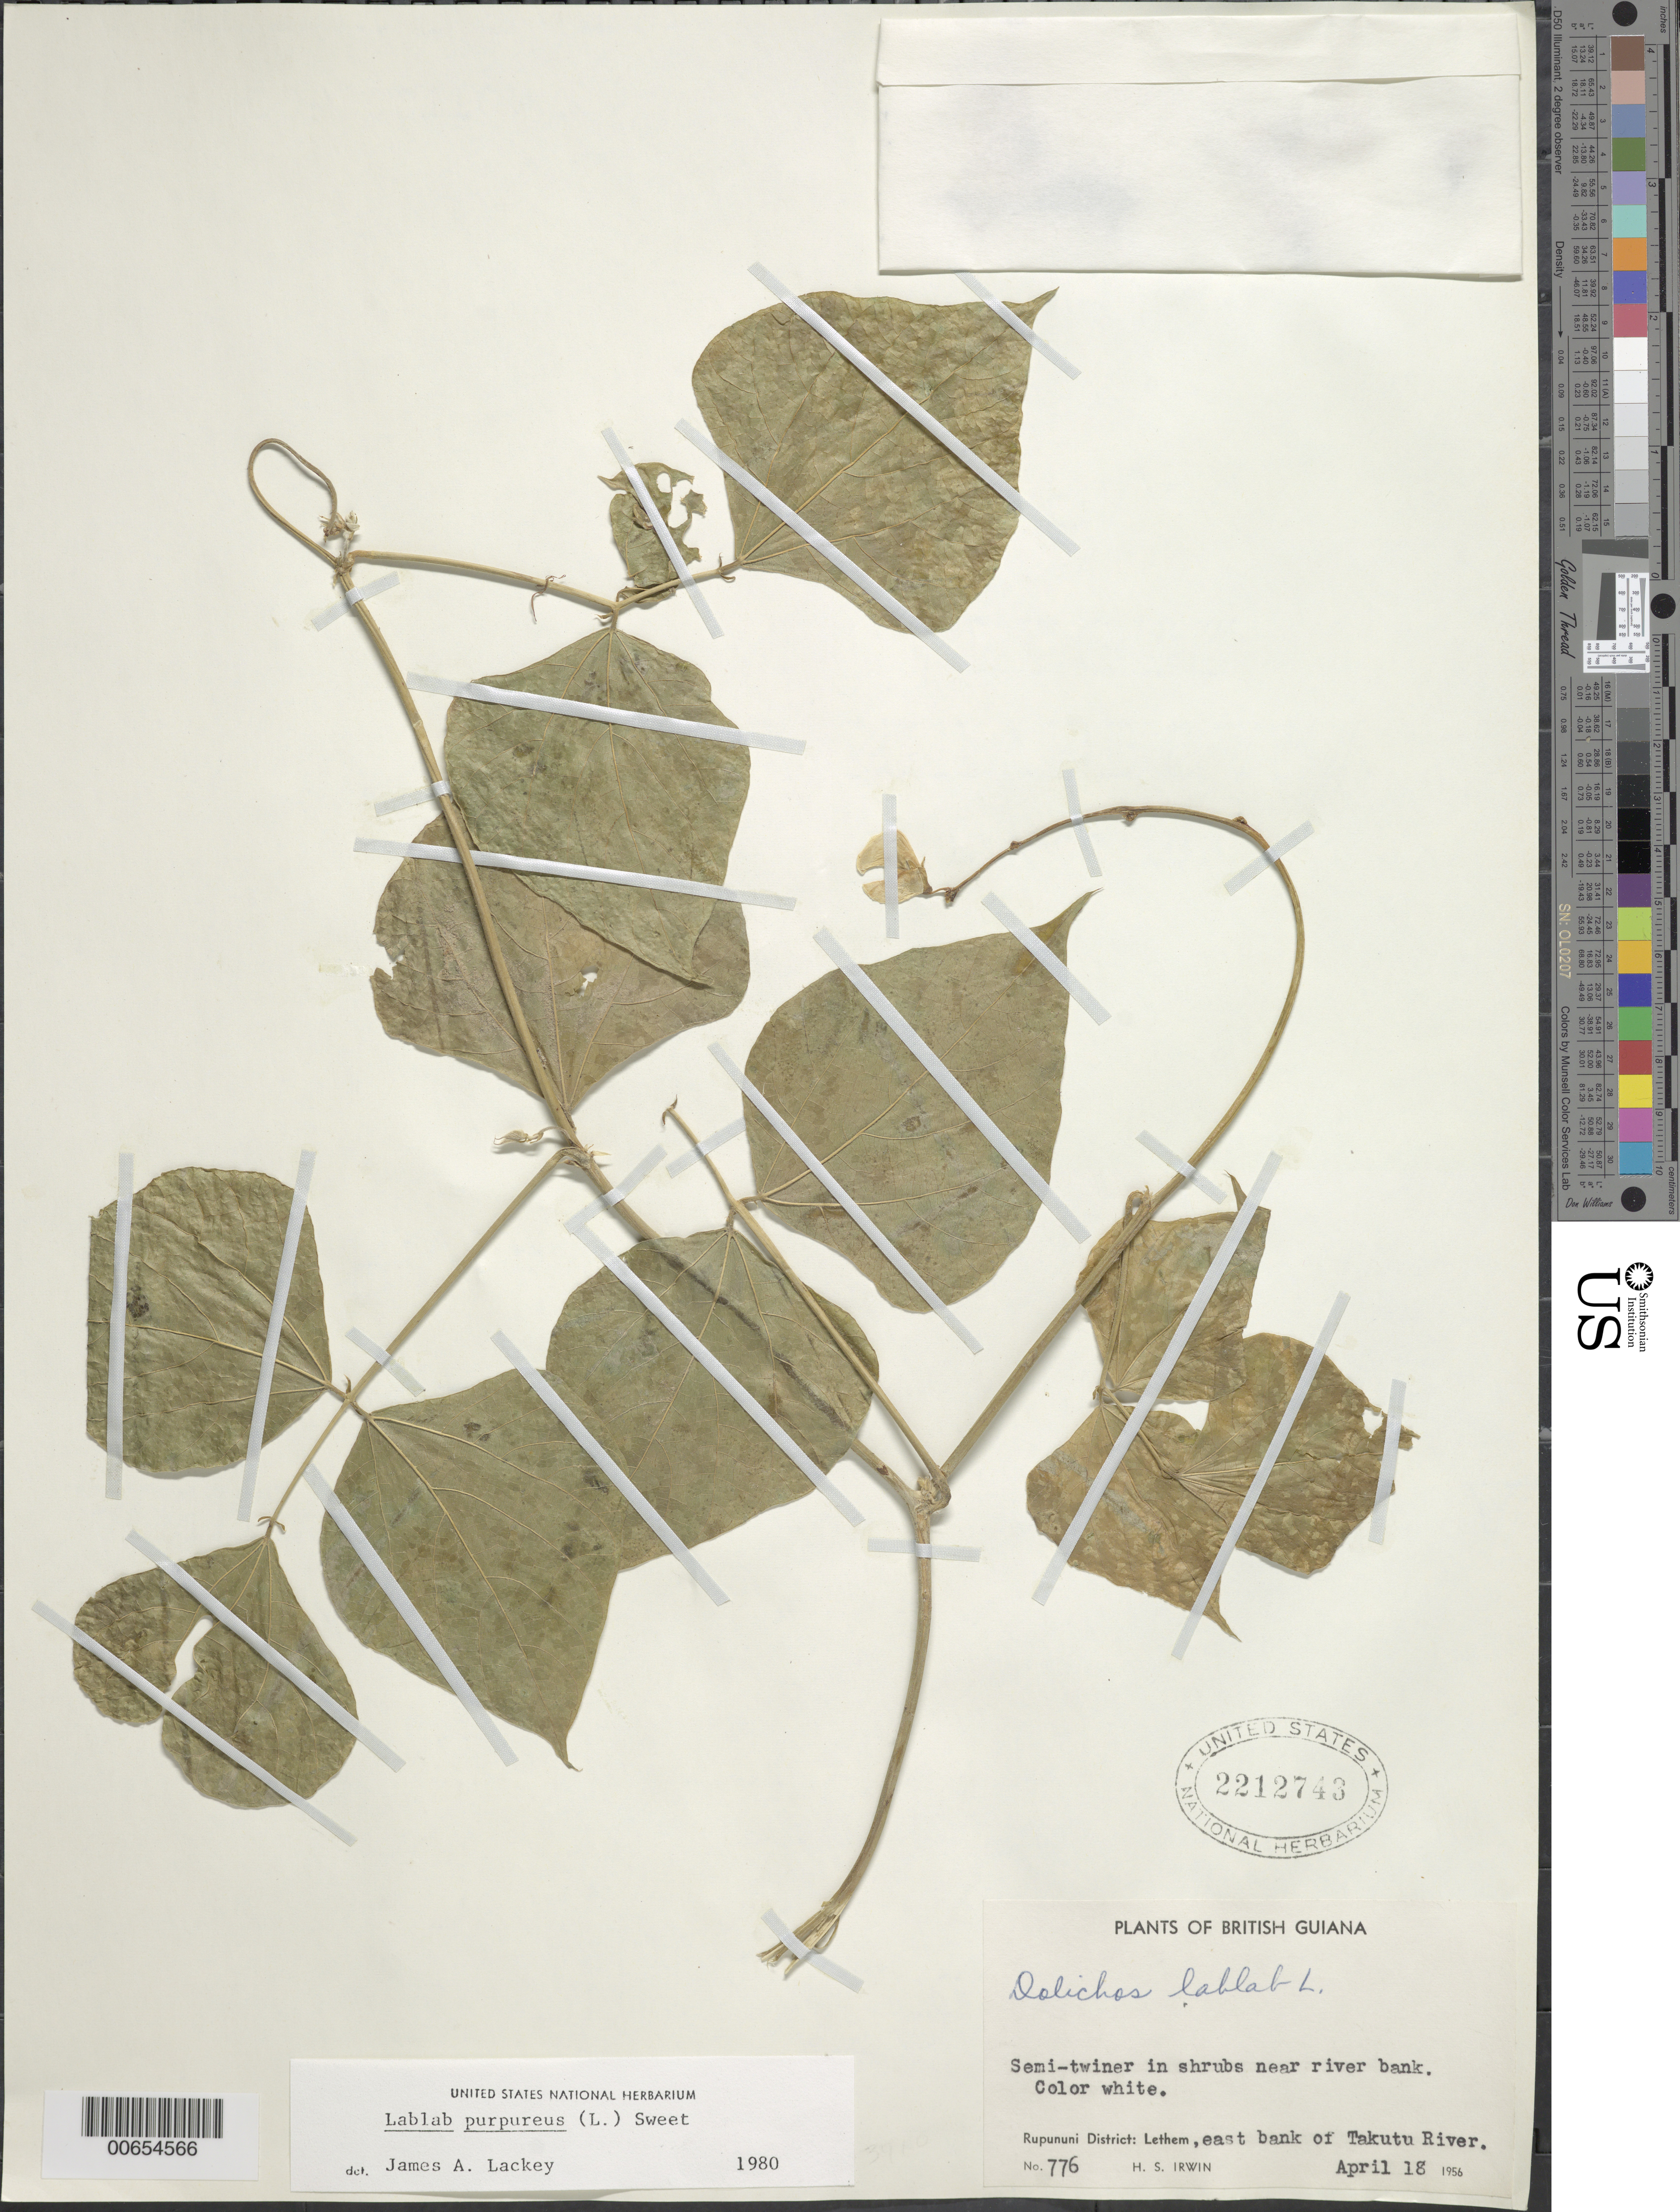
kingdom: Plantae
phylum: Tracheophyta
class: Magnoliopsida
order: Fabales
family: Fabaceae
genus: Lablab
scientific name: Lablab purpureus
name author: (L.) Sweet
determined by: Lackey, James A.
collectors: H. Irwin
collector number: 776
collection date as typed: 18-Apr-56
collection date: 1956-04-18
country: Guyana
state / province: U. Takutu-U. Essequibo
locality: Lethem, E bank of Takutu R., Rupununi Dist.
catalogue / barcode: US 2212743